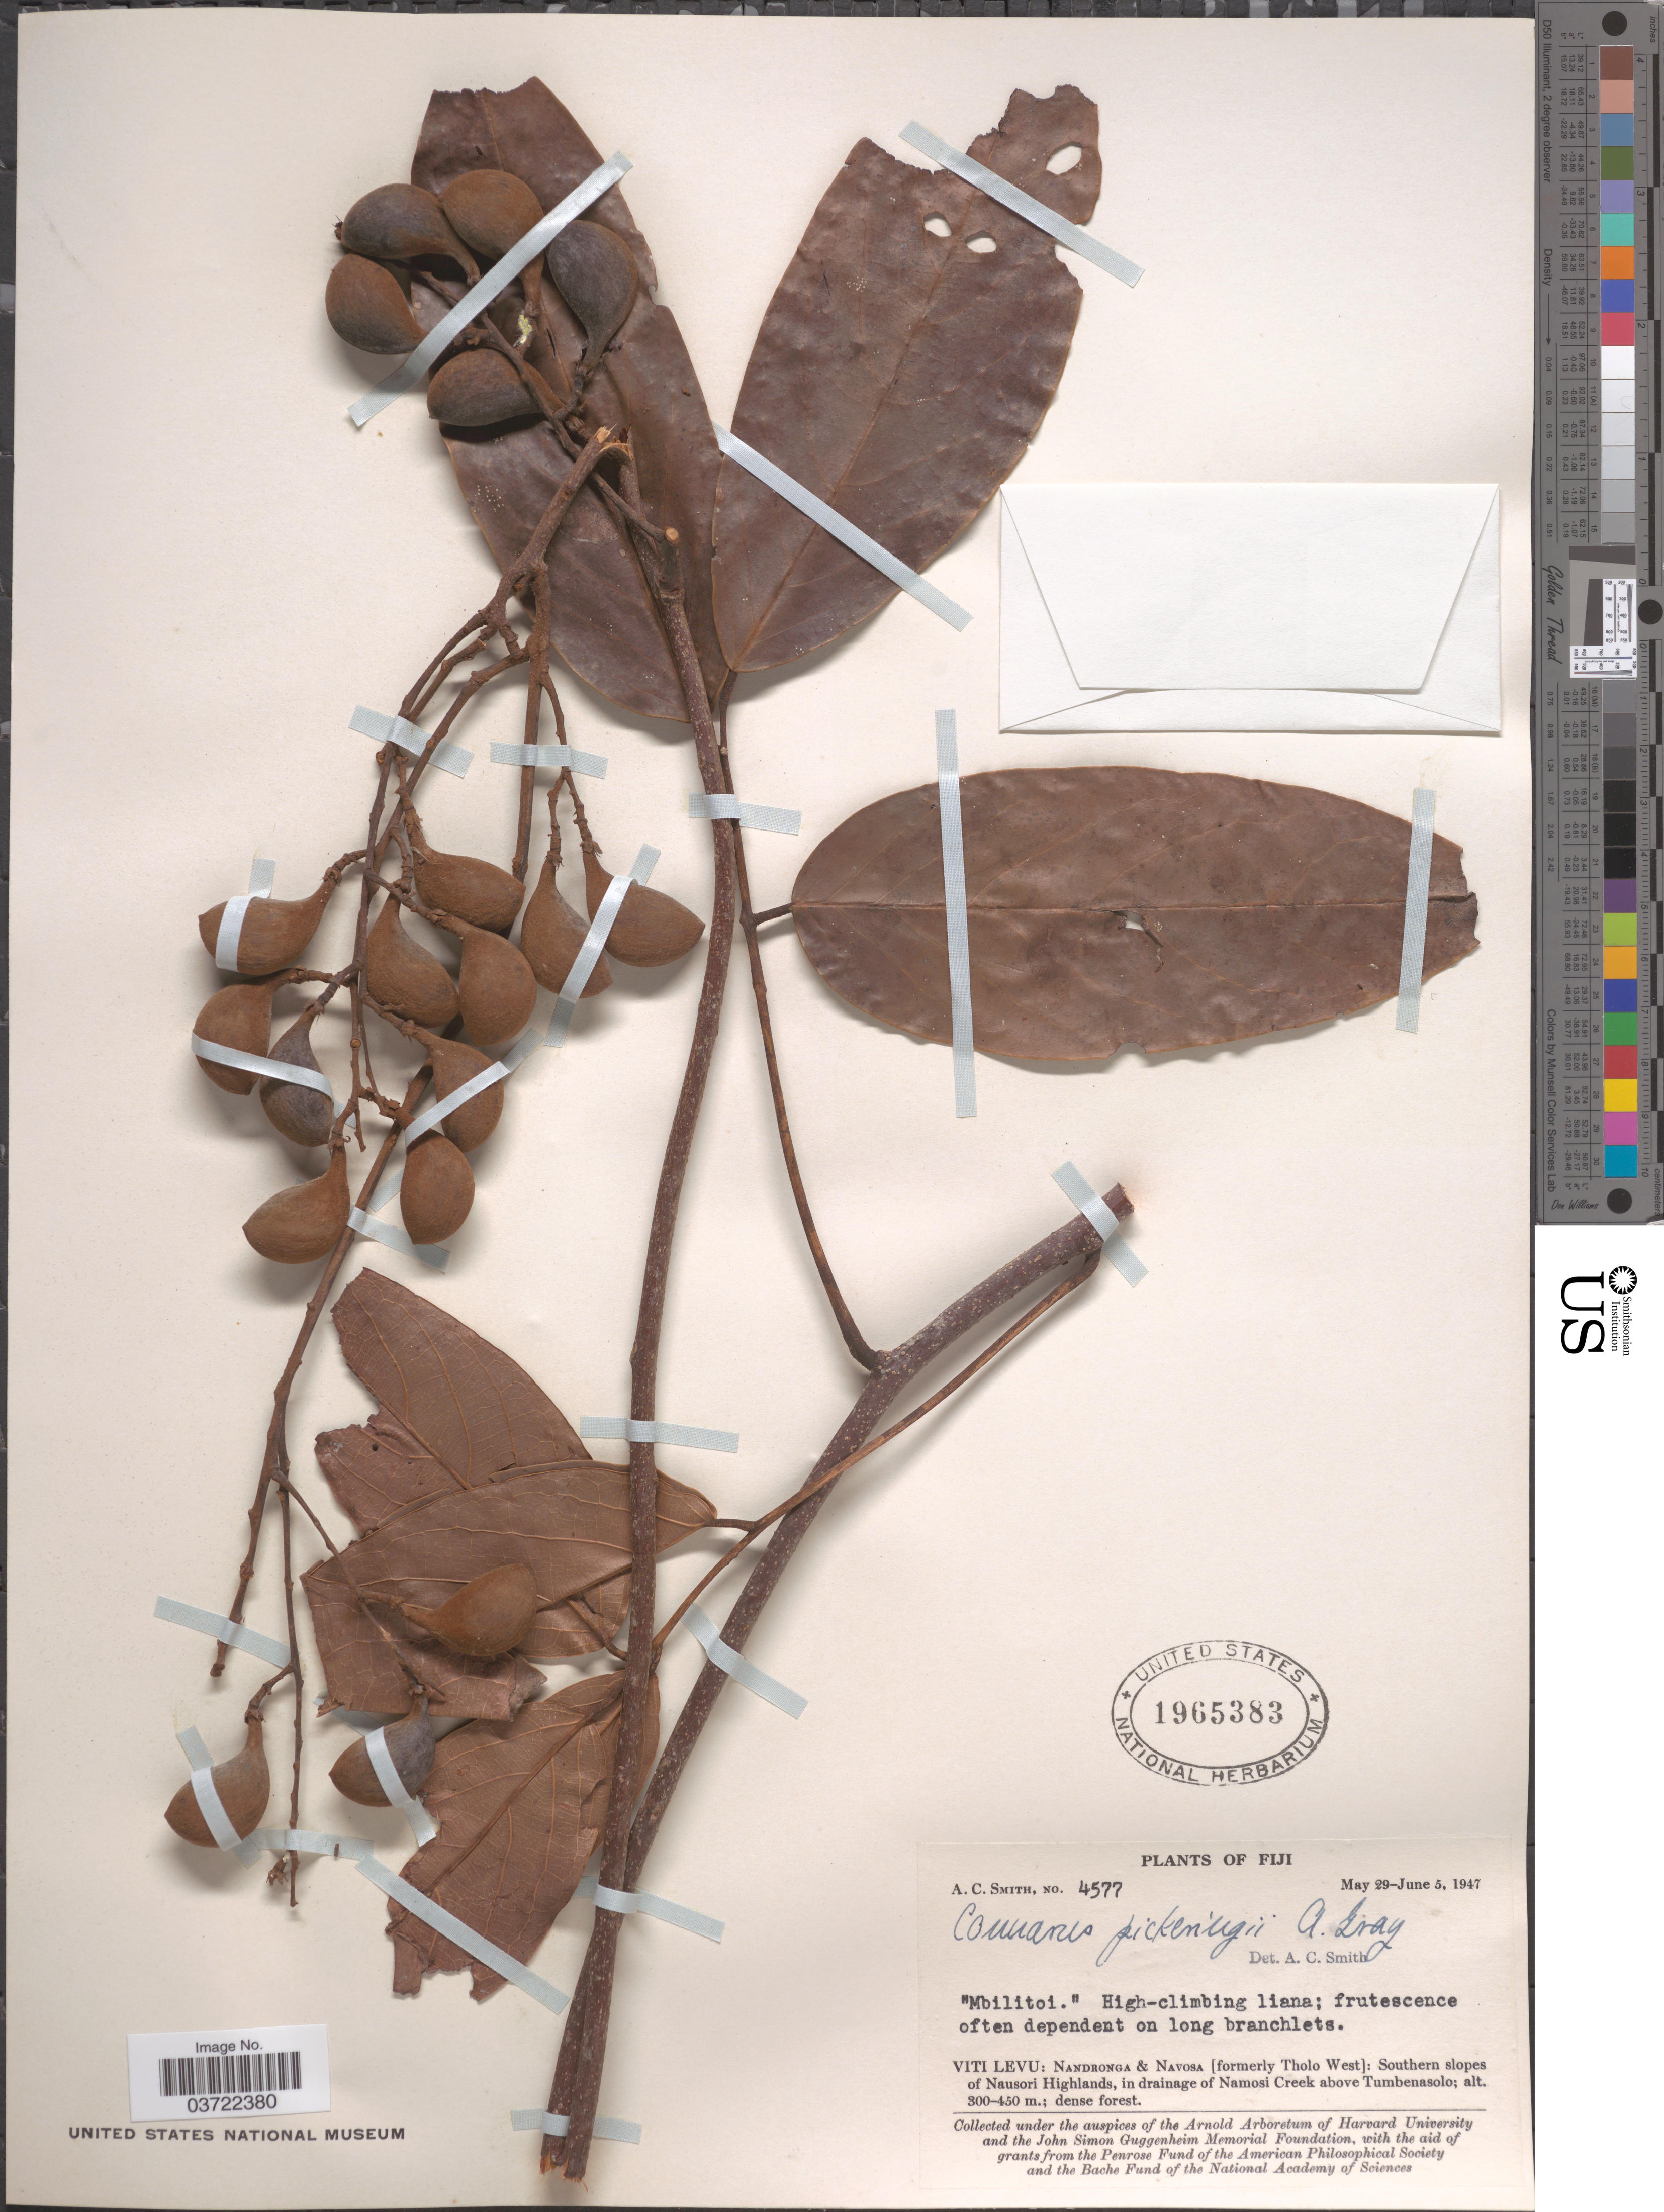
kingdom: Plantae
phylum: Tracheophyta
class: Magnoliopsida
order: Oxalidales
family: Connaraceae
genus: Connarus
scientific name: Connarus pickeringii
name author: A. Gray in Wilkes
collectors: A. C. Smith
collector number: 4577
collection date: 1947-05-29/1947-06-05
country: Fiji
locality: Viti Levu: Nandronga & Navosa [formerly Tholo West]: Southern slopes of Nausori Highlands, in drainage of Namosi Creek above Tumbenasolo.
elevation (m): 300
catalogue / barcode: US 1965383